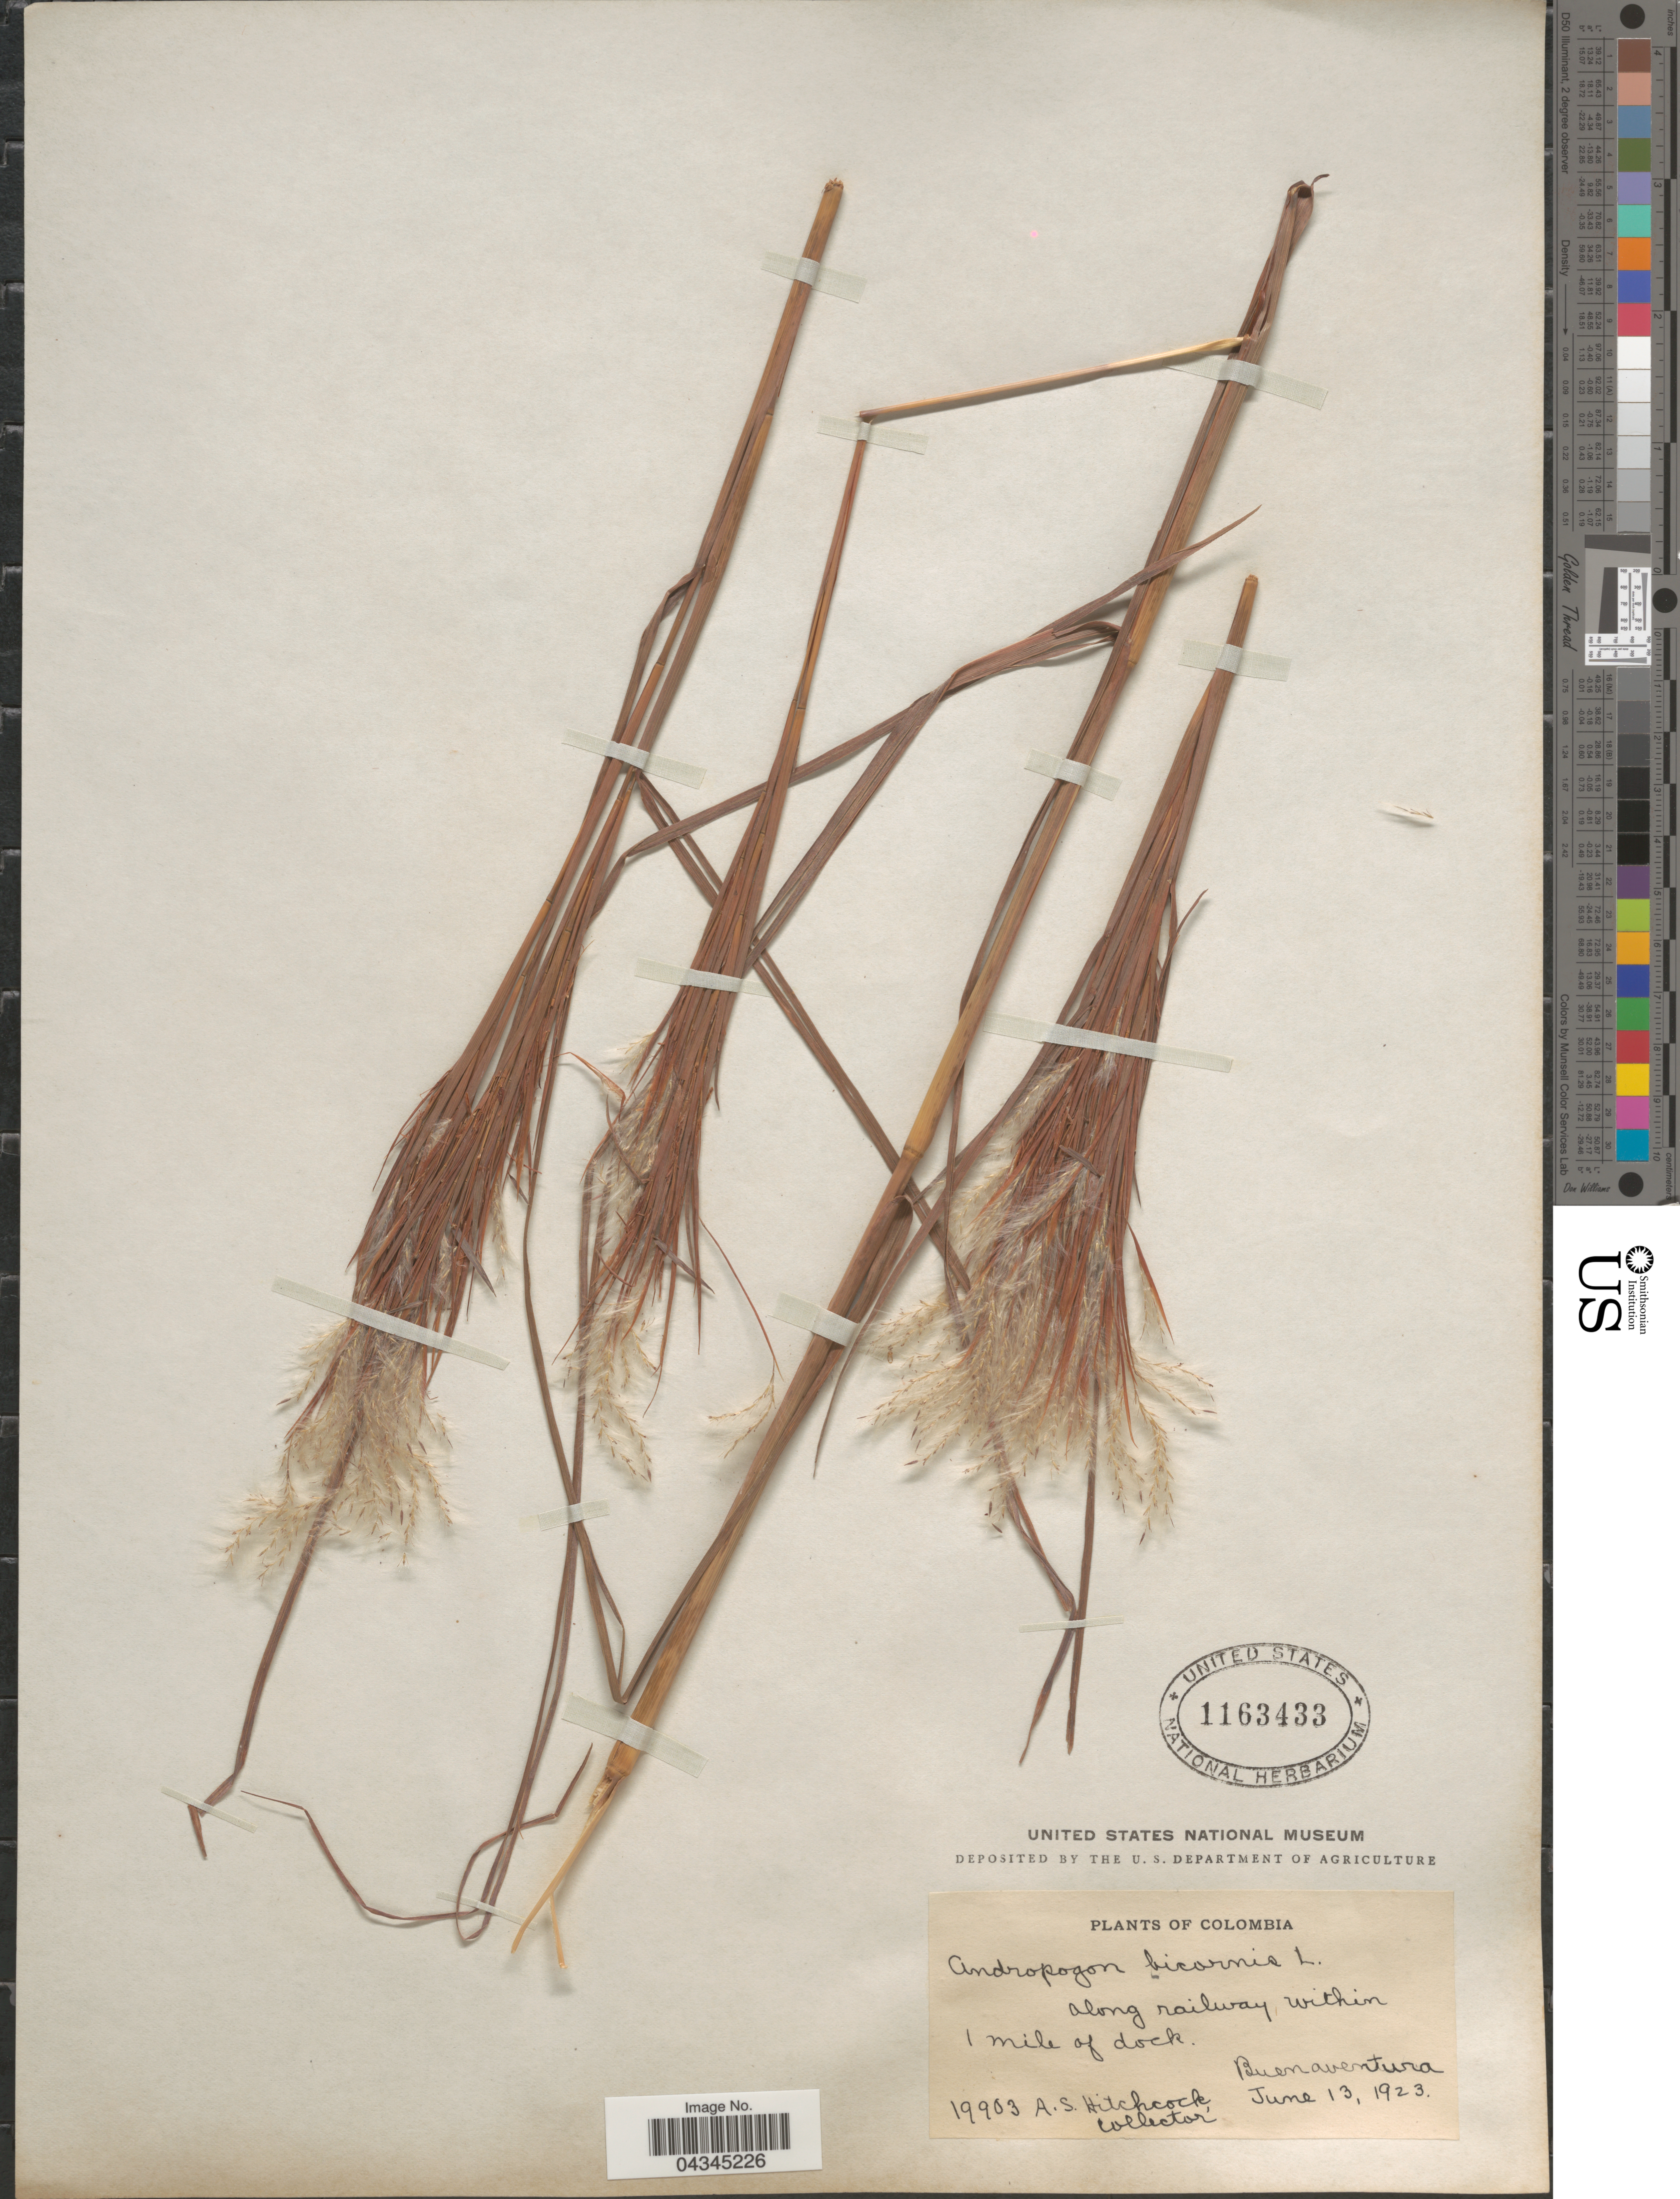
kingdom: Plantae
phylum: Tracheophyta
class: Liliopsida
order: Poales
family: Poaceae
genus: Andropogon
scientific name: Andropogon bicornis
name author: L.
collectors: A. S. Hitchcock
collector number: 19903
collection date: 1923-06-13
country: Colombia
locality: Along railway within 1 mile of dock. Buenaventura.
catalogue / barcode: US 1163433